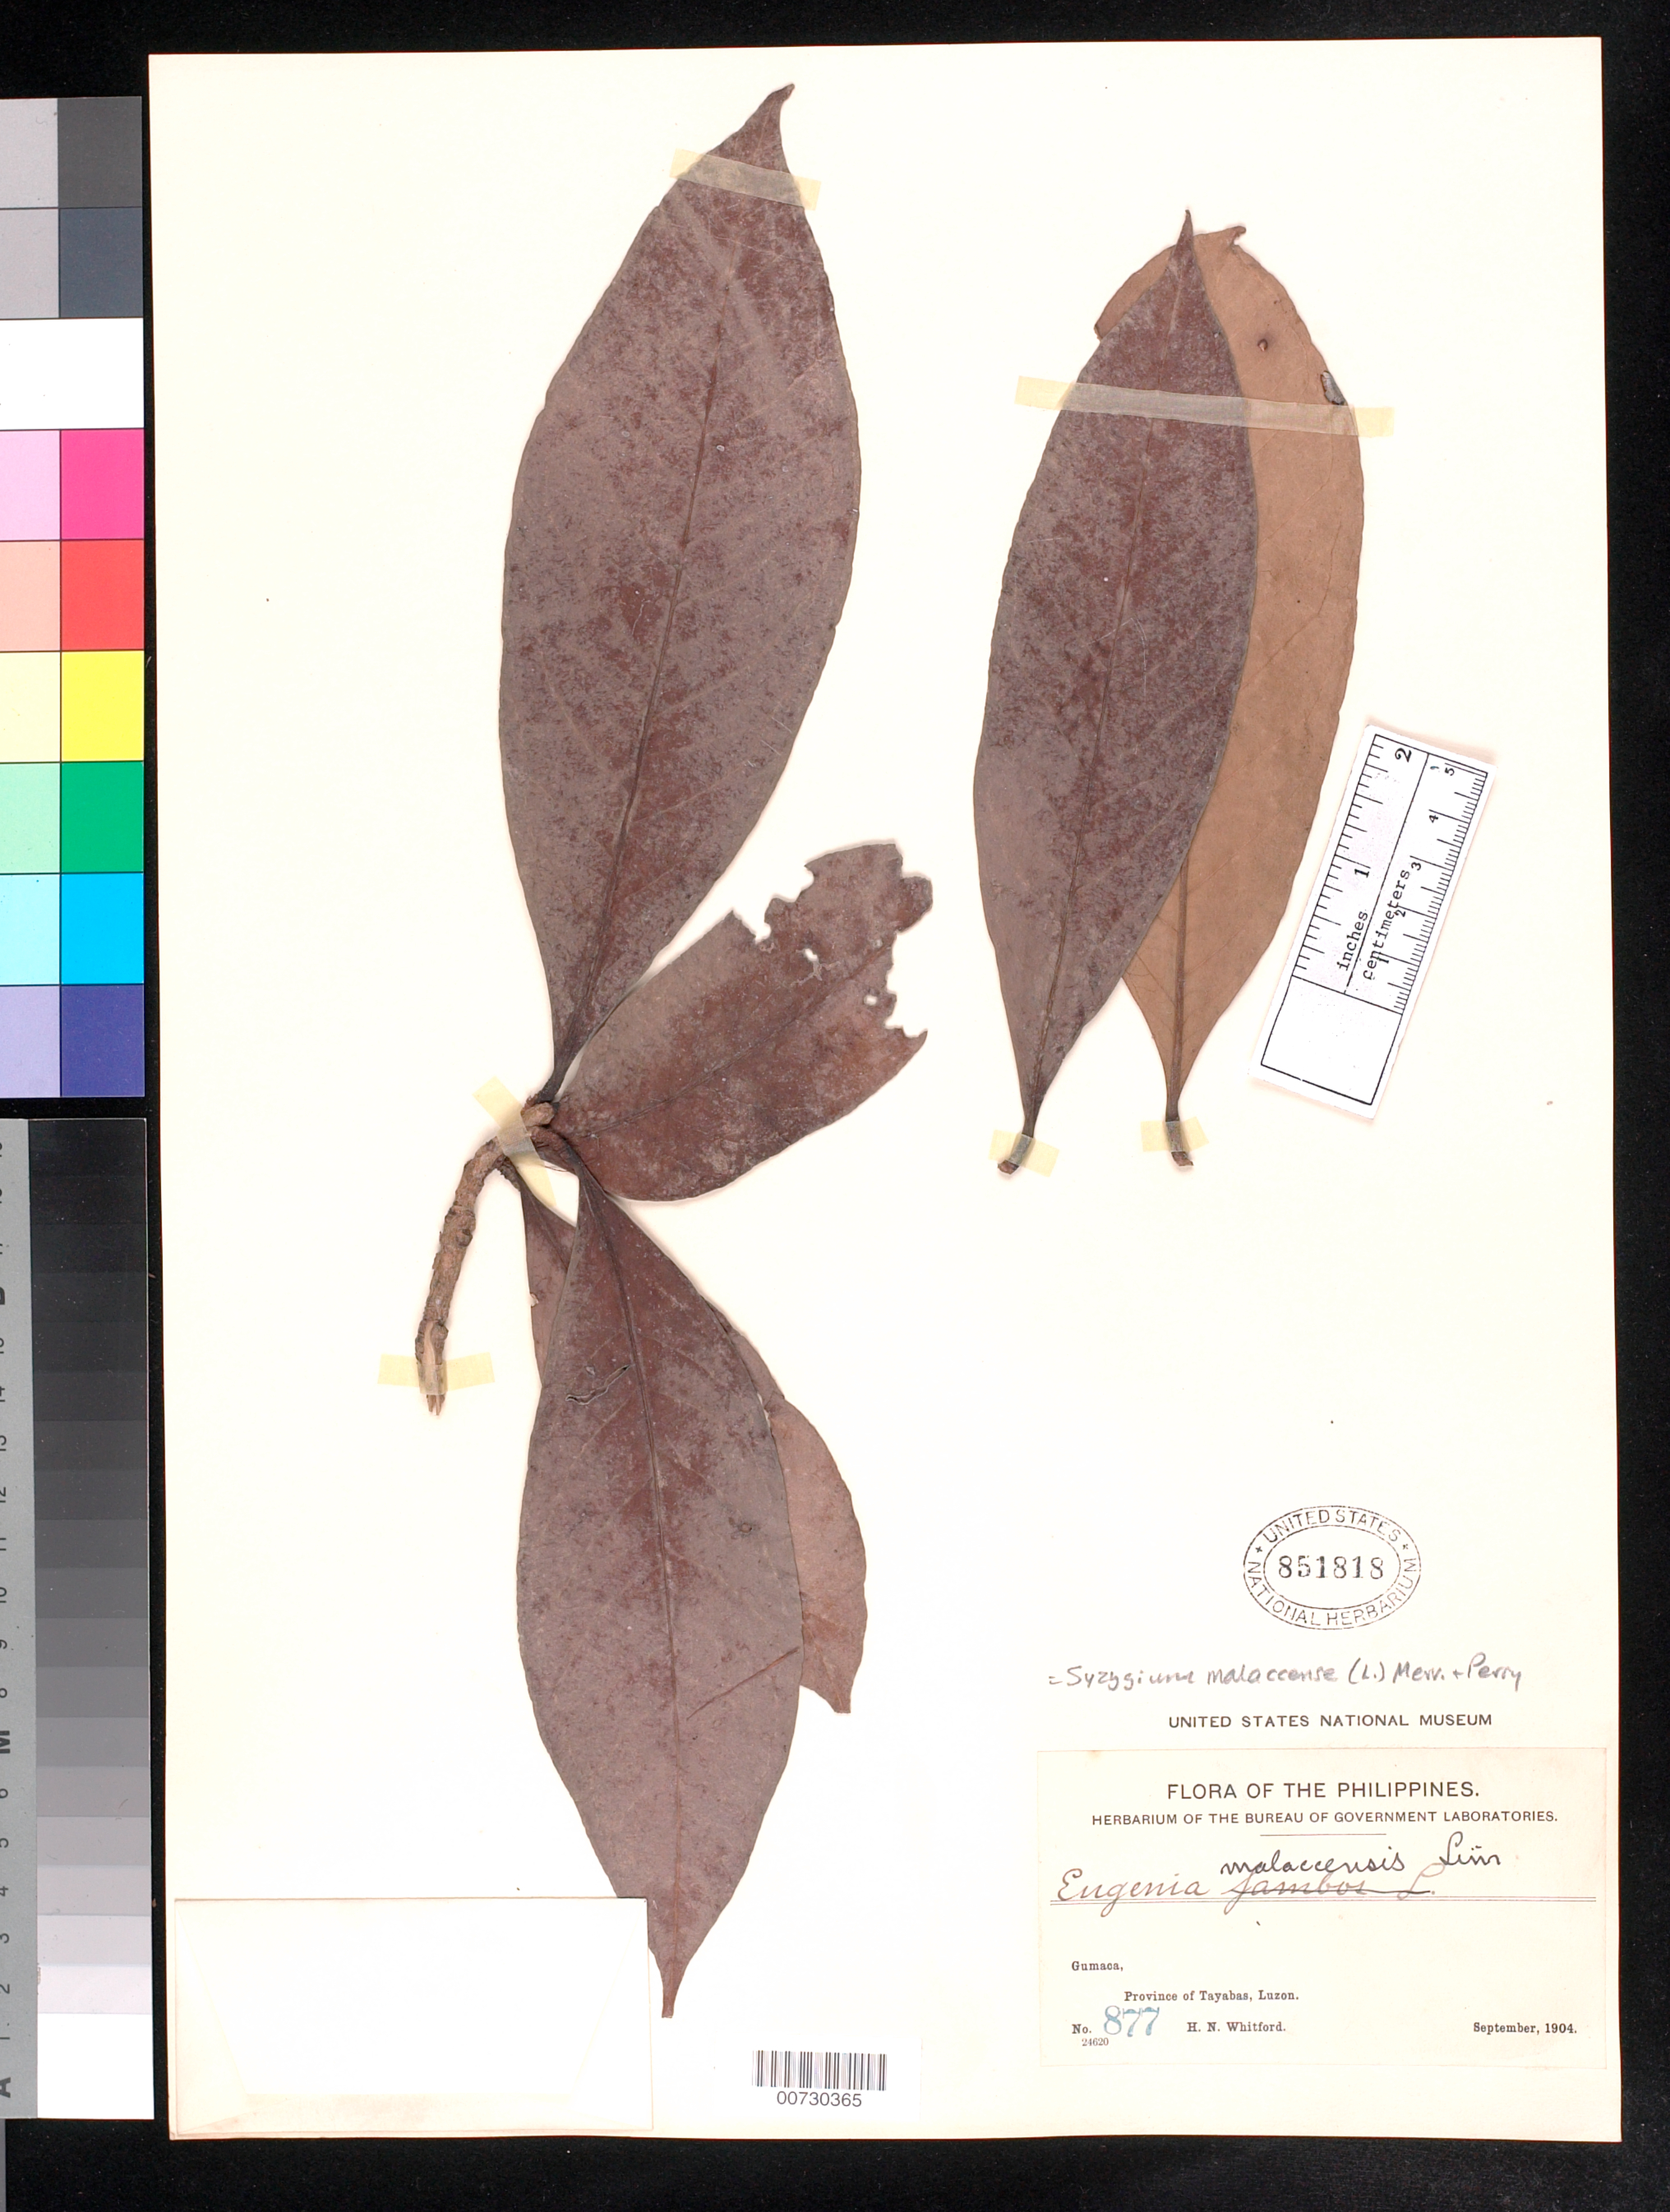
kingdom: Plantae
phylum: Tracheophyta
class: Magnoliopsida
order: Myrtales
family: Myrtaceae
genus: Syzygium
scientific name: Syzygium malaccense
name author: (L.) Merr. & L.M. Perry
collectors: H. N. Whitford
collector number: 24620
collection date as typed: Sep 1904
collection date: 1904-09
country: Philippines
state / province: Calabarzon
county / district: Quezon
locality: Gumaca. Tayabas.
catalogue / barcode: US 851818